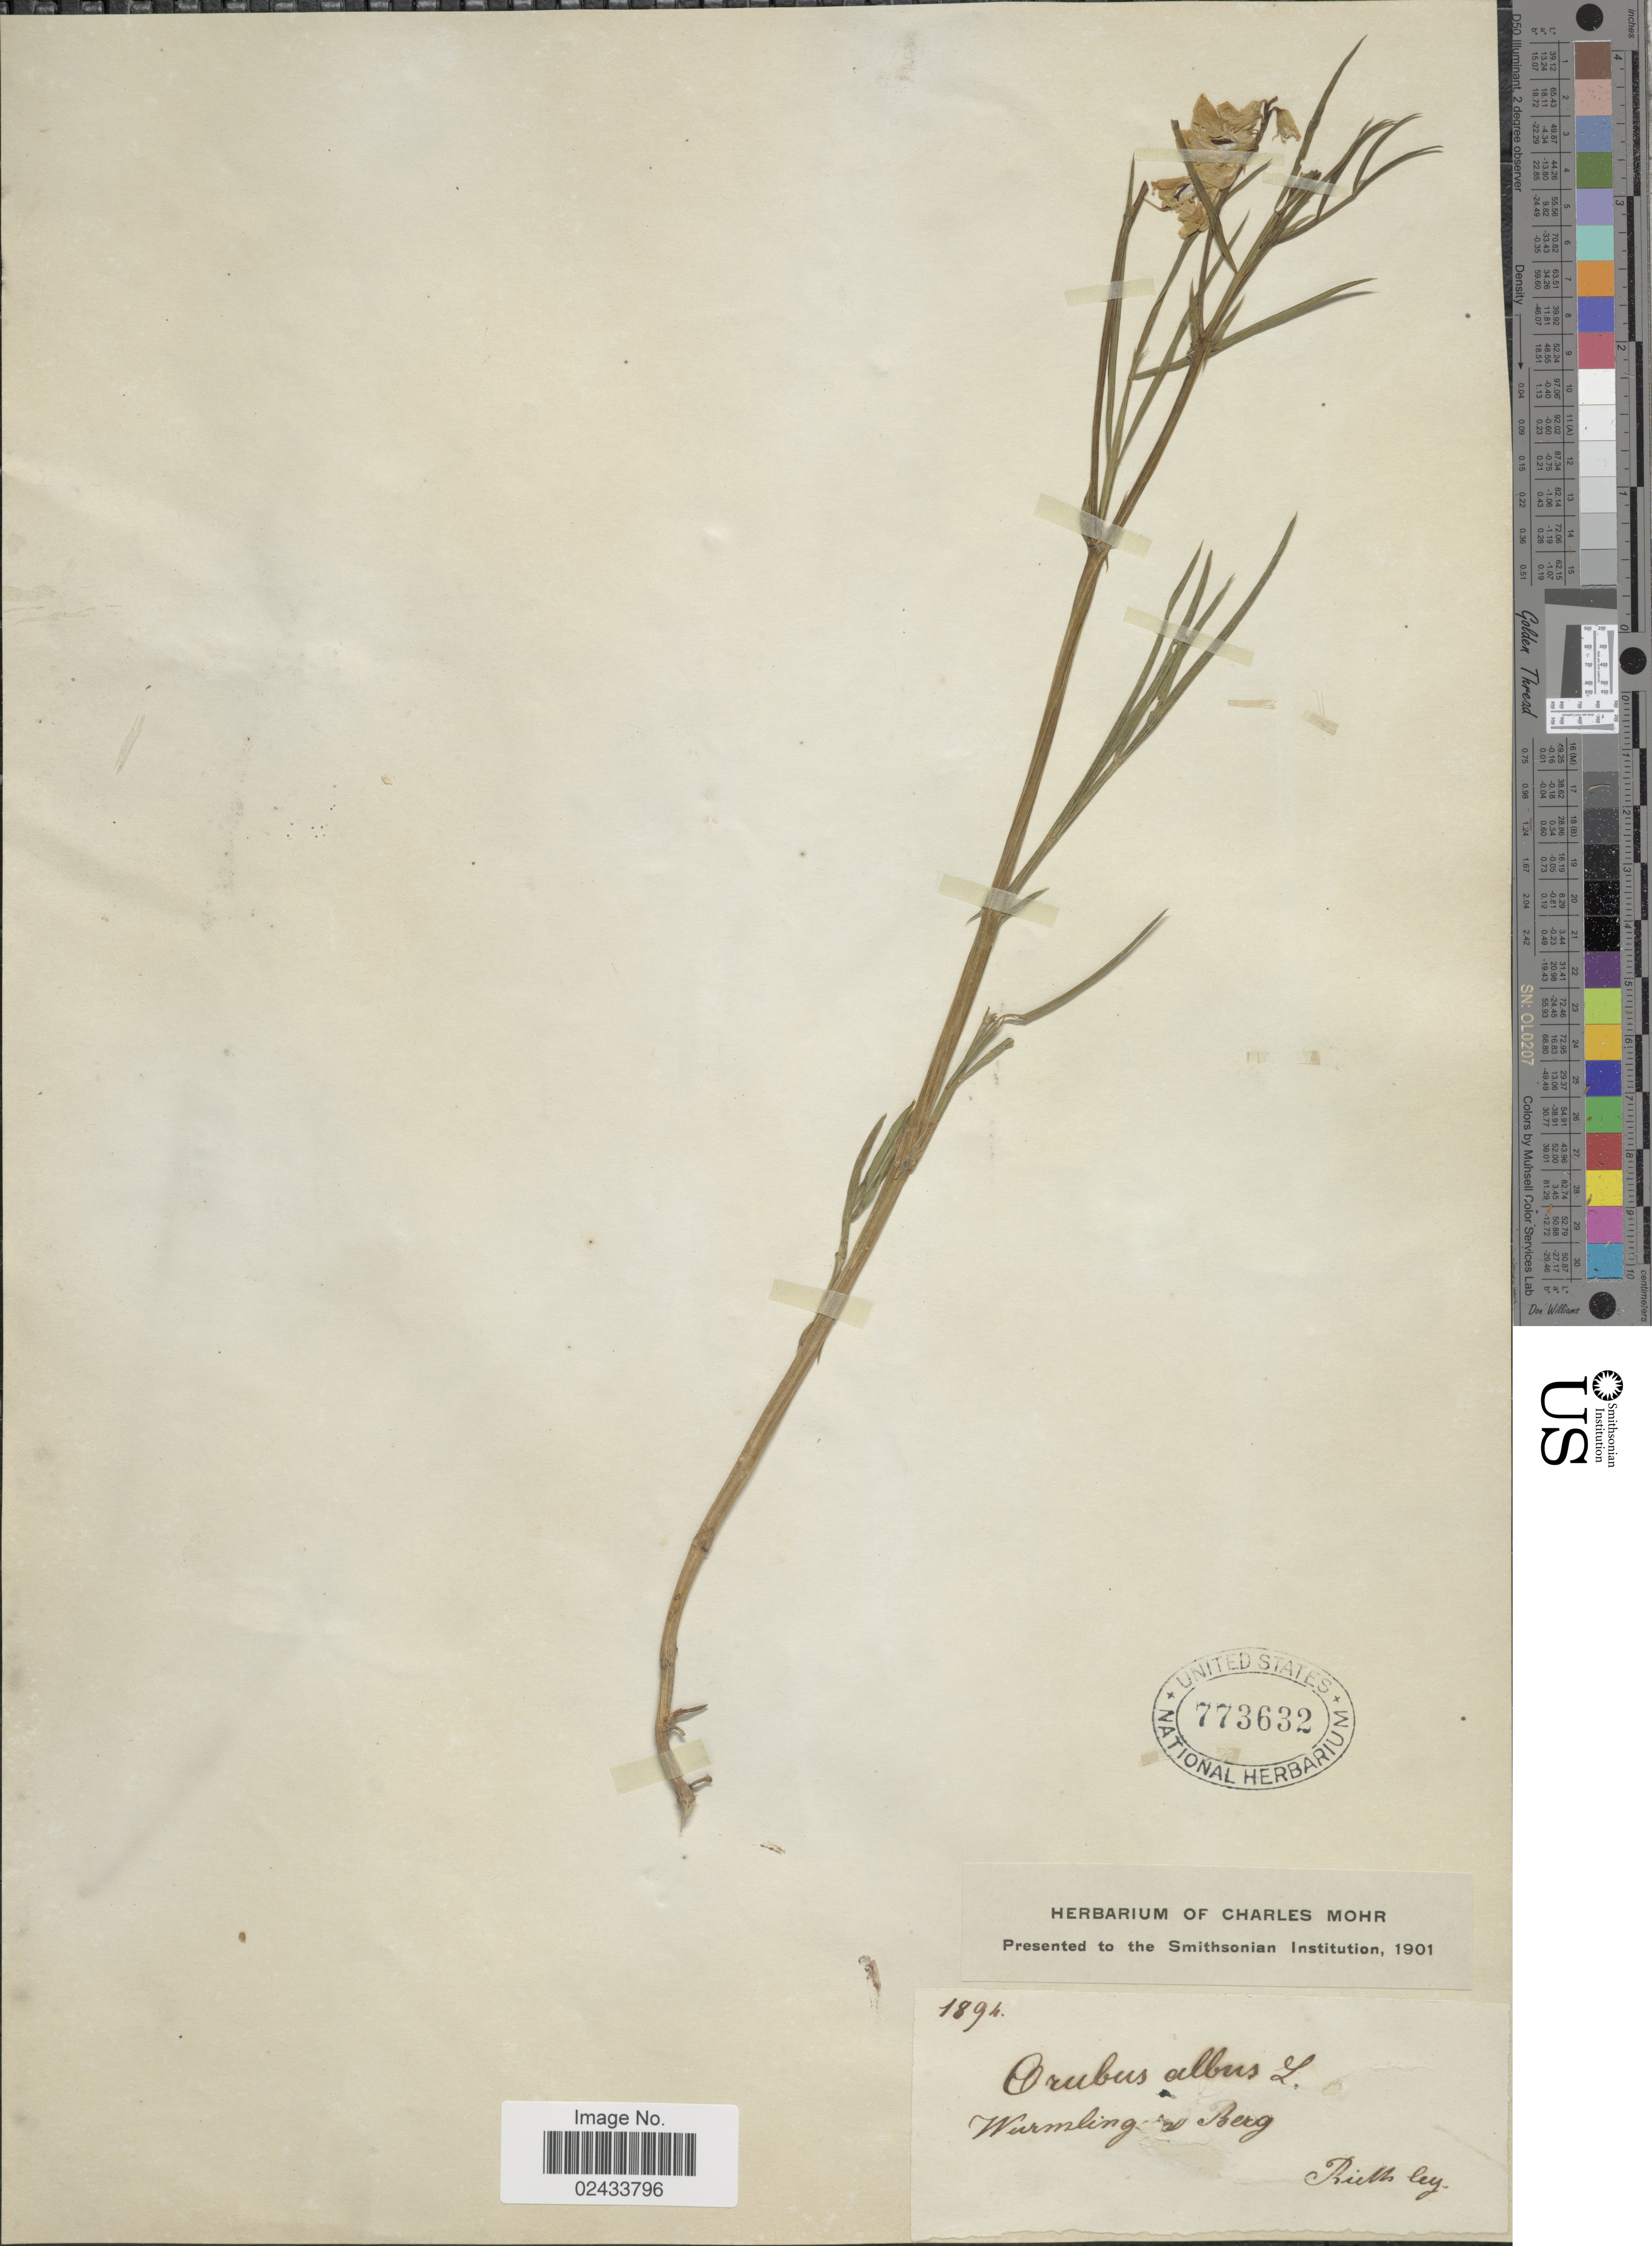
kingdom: Plantae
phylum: Tracheophyta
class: Magnoliopsida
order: Fabales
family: Fabaceae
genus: Lathyrus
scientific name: Lathyrus sp.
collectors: -. Rieth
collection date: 1894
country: Germany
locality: Wurmling Berg [interpreted]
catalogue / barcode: US 773632